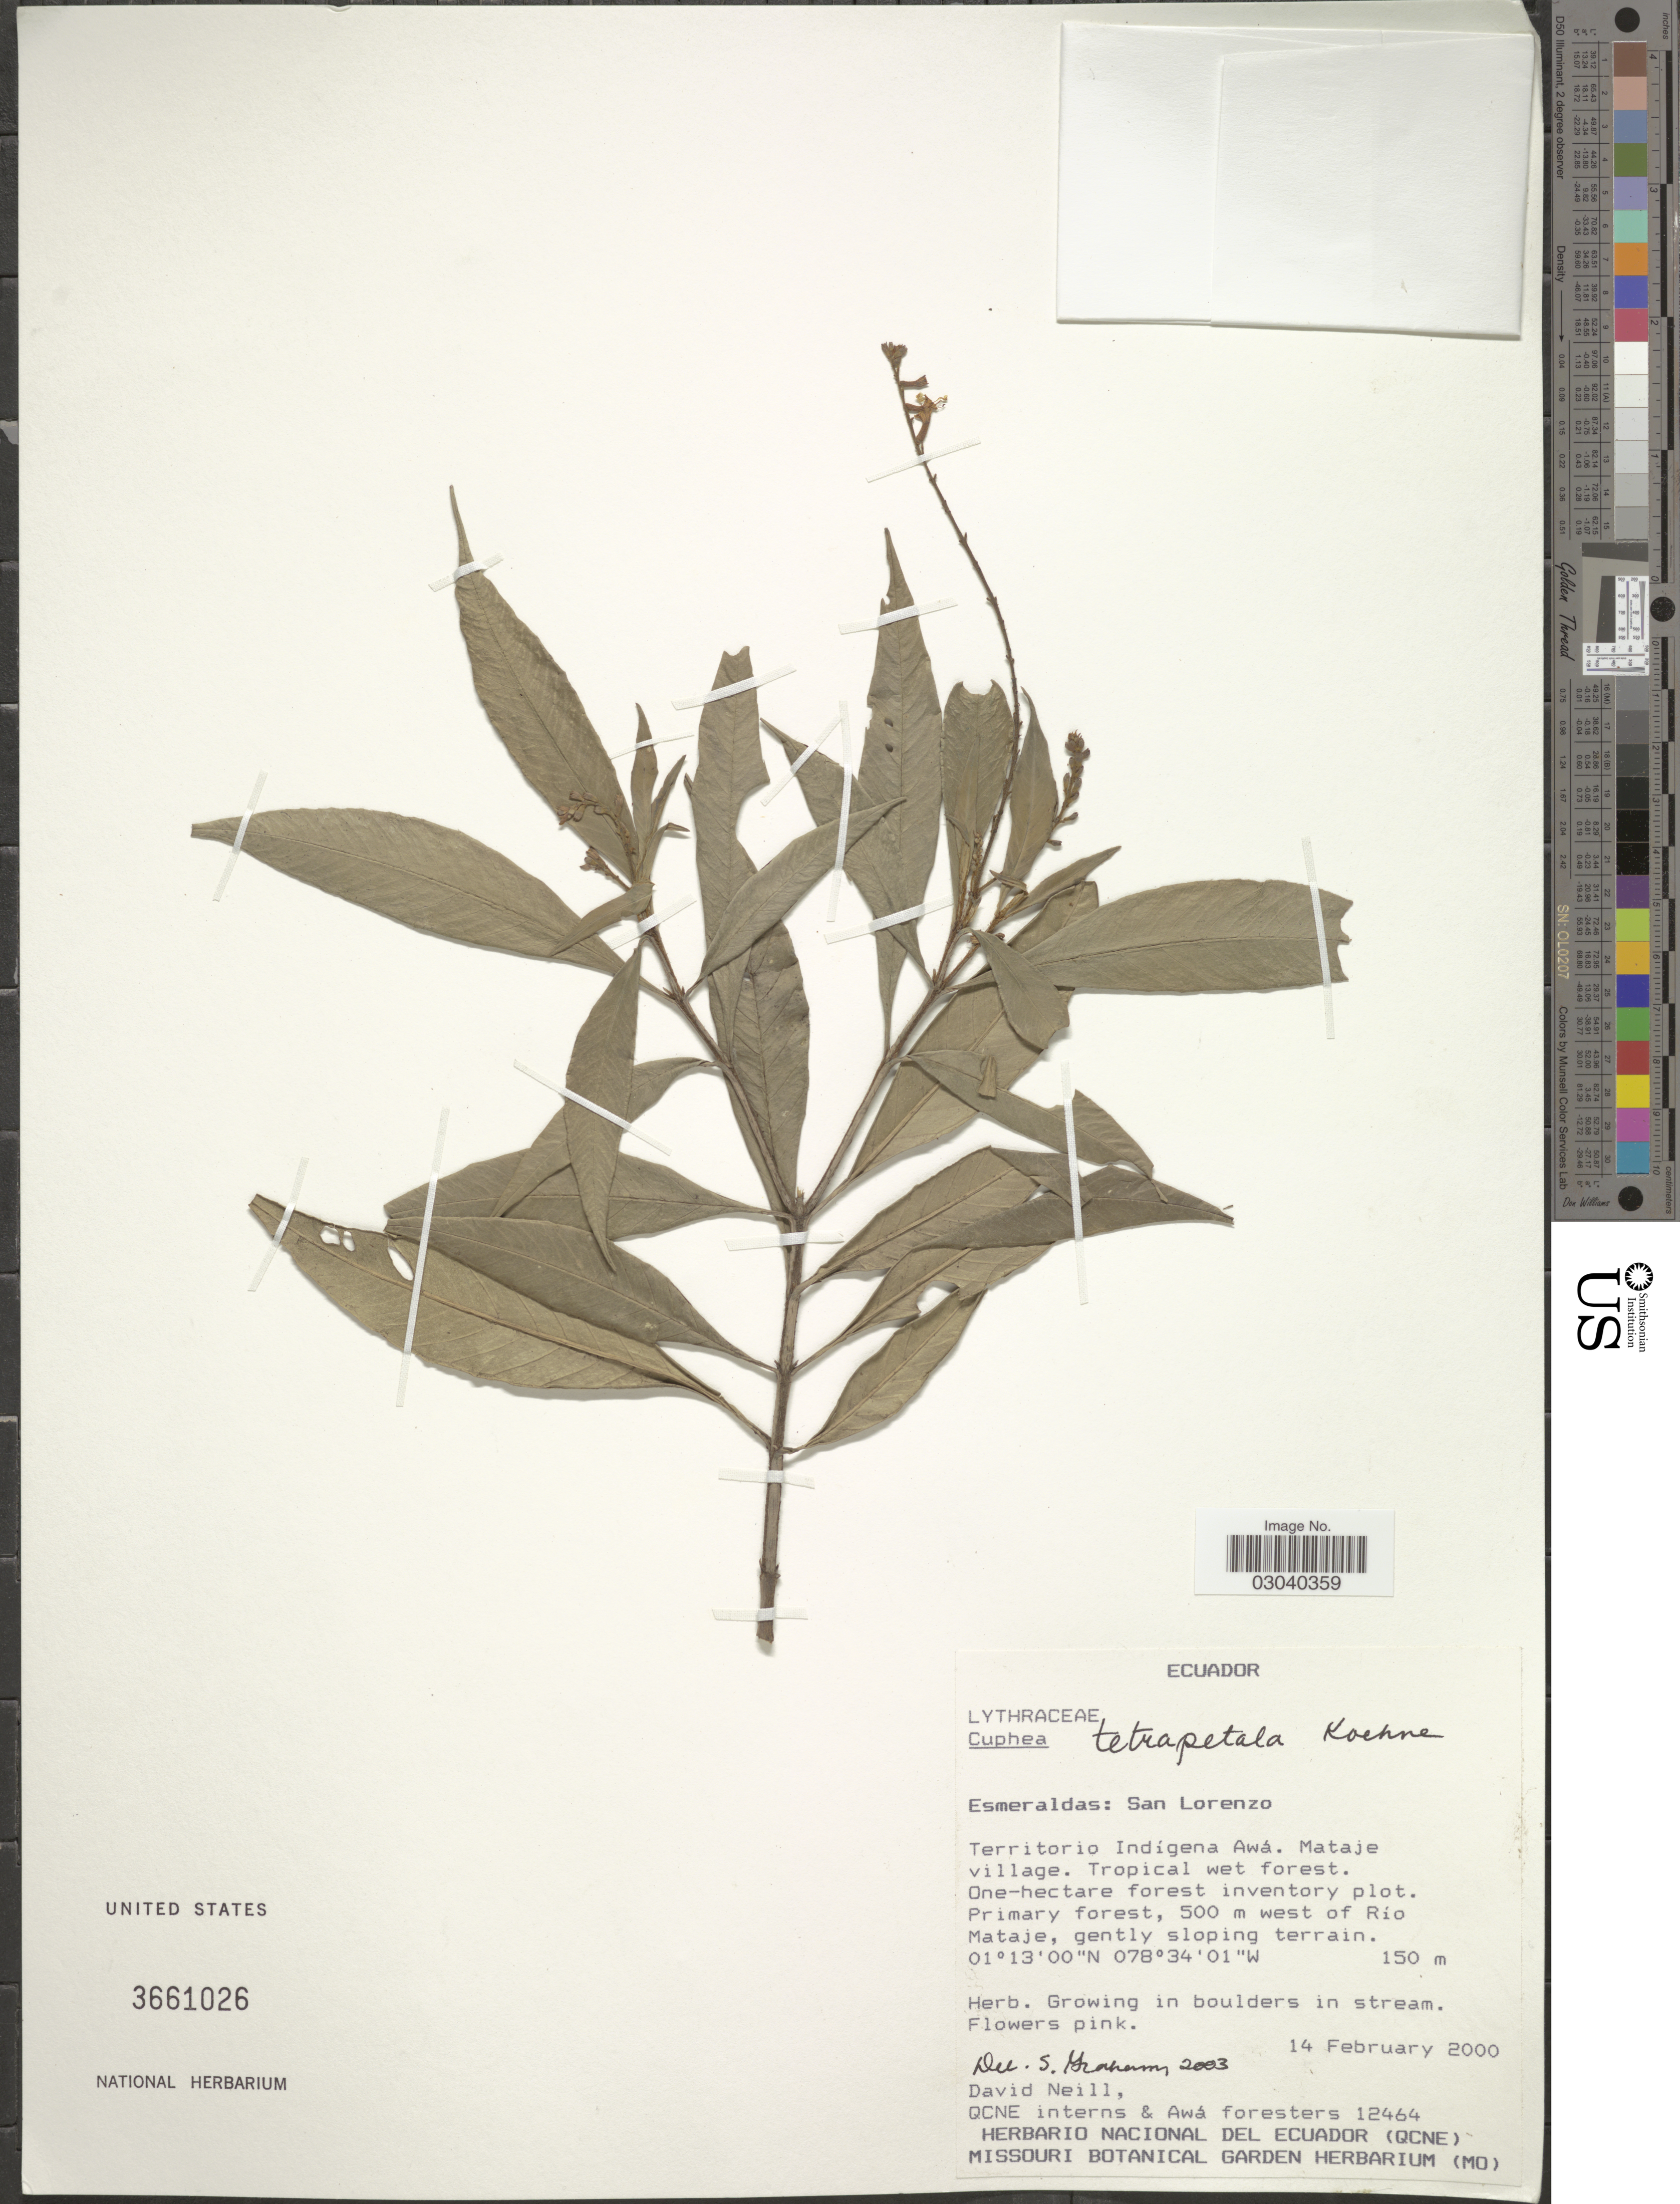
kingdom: Plantae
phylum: Tracheophyta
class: Magnoliopsida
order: Myrtales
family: Lythraceae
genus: Cuphea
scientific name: Cuphea tetrapetala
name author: Koehne in Mart.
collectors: D. A. Neill & QCNE interns & Awa Foresters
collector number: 12464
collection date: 2000-02-14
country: Ecuador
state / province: Esmeraldas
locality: San Lorenzo. Territorio Indígena Awá. Mataje village. One-hectare forest inventory plot. 500 m west of Río Mataje.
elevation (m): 150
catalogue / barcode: US 3661026